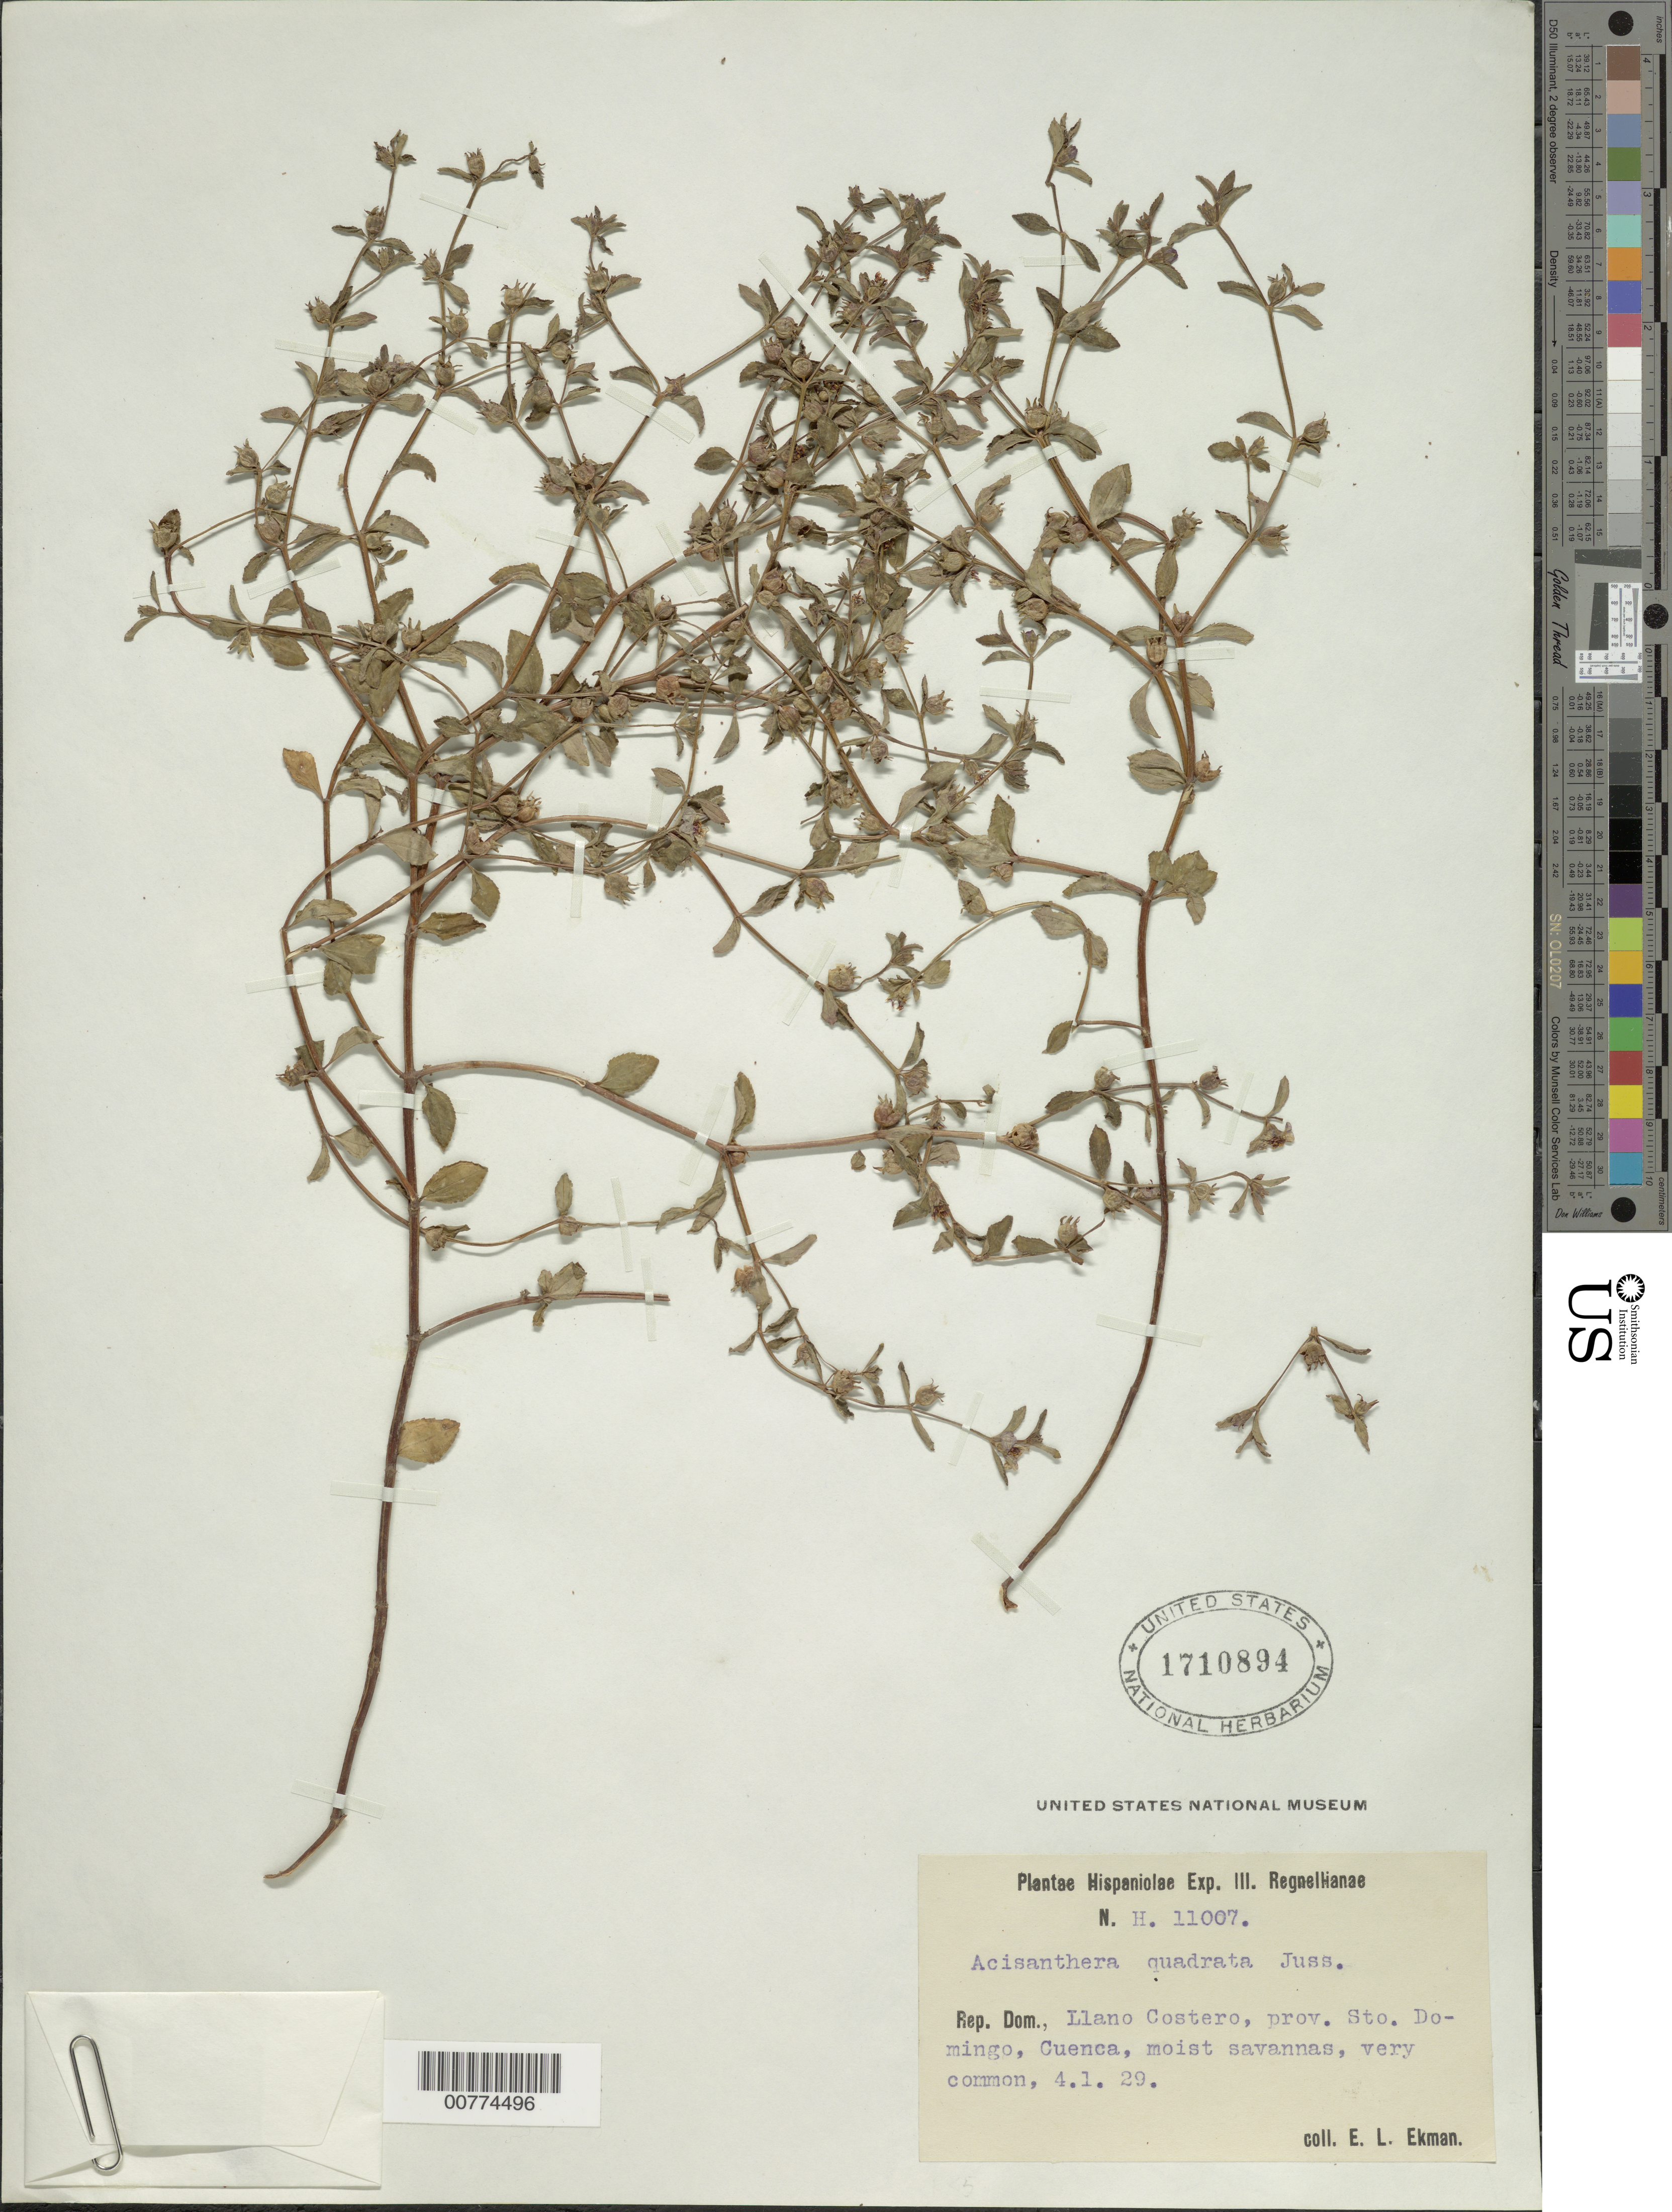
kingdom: Plantae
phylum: Tracheophyta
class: Magnoliopsida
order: Myrtales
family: Melastomataceae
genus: Acisanthera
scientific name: Acisanthera erecta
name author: Gleason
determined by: Nunes da Silva, Diego, (RB), Jardim Botanico do Rio de Janeiro - Herbario (BRAZIL)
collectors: E. L. Ekman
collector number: H 11007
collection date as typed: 04 Jan 1929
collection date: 1929-01-04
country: Dominican Republic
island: Hispaniola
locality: Llano Costero, Province of Santo Domingo, Cuenca.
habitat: Moist savannas.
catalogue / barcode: US 1710894